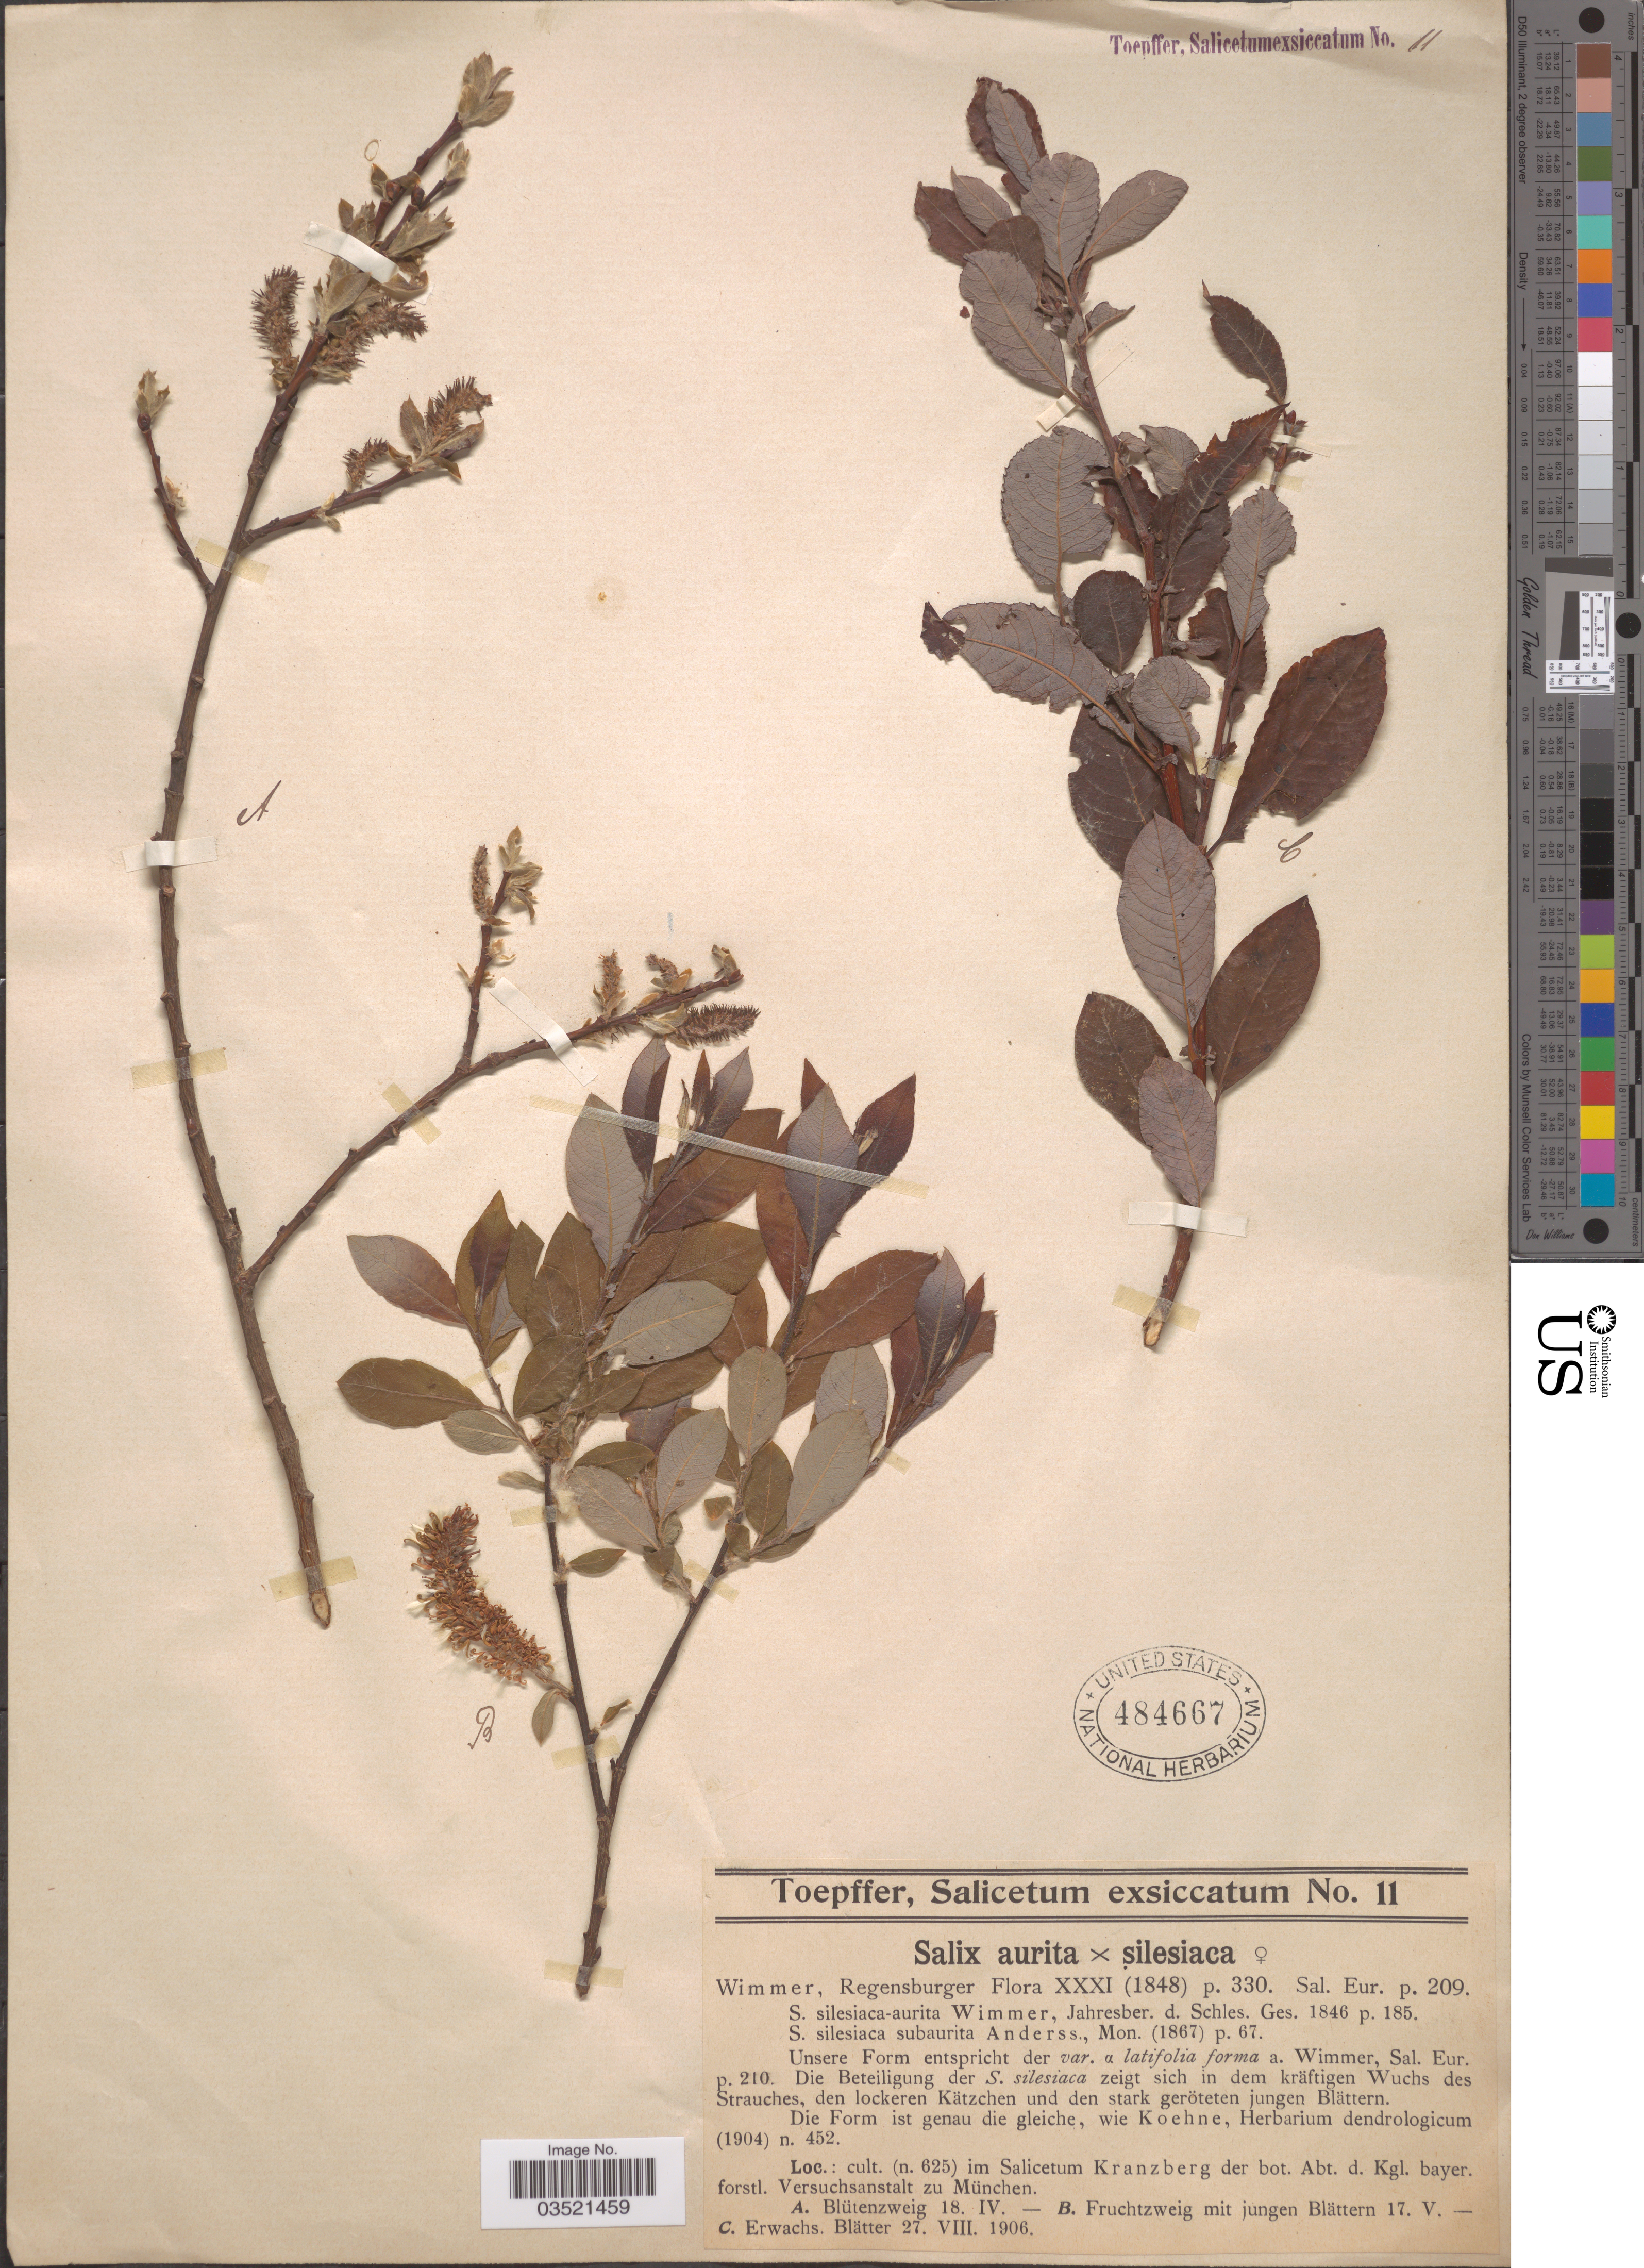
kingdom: Plantae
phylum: Tracheophyta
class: Magnoliopsida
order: Malpighiales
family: Salicaceae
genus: Salix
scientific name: Salix aurita x S. silesiaca Willd.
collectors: A. Toepffer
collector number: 11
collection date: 1906-04-18/1906-08-27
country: Germany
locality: Cult. (n. 625) im Salicetum Kranzberg der bot. Abt. d. Kgl. bayer. forstl. Versuchsanstalt zu München.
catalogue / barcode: US 484667